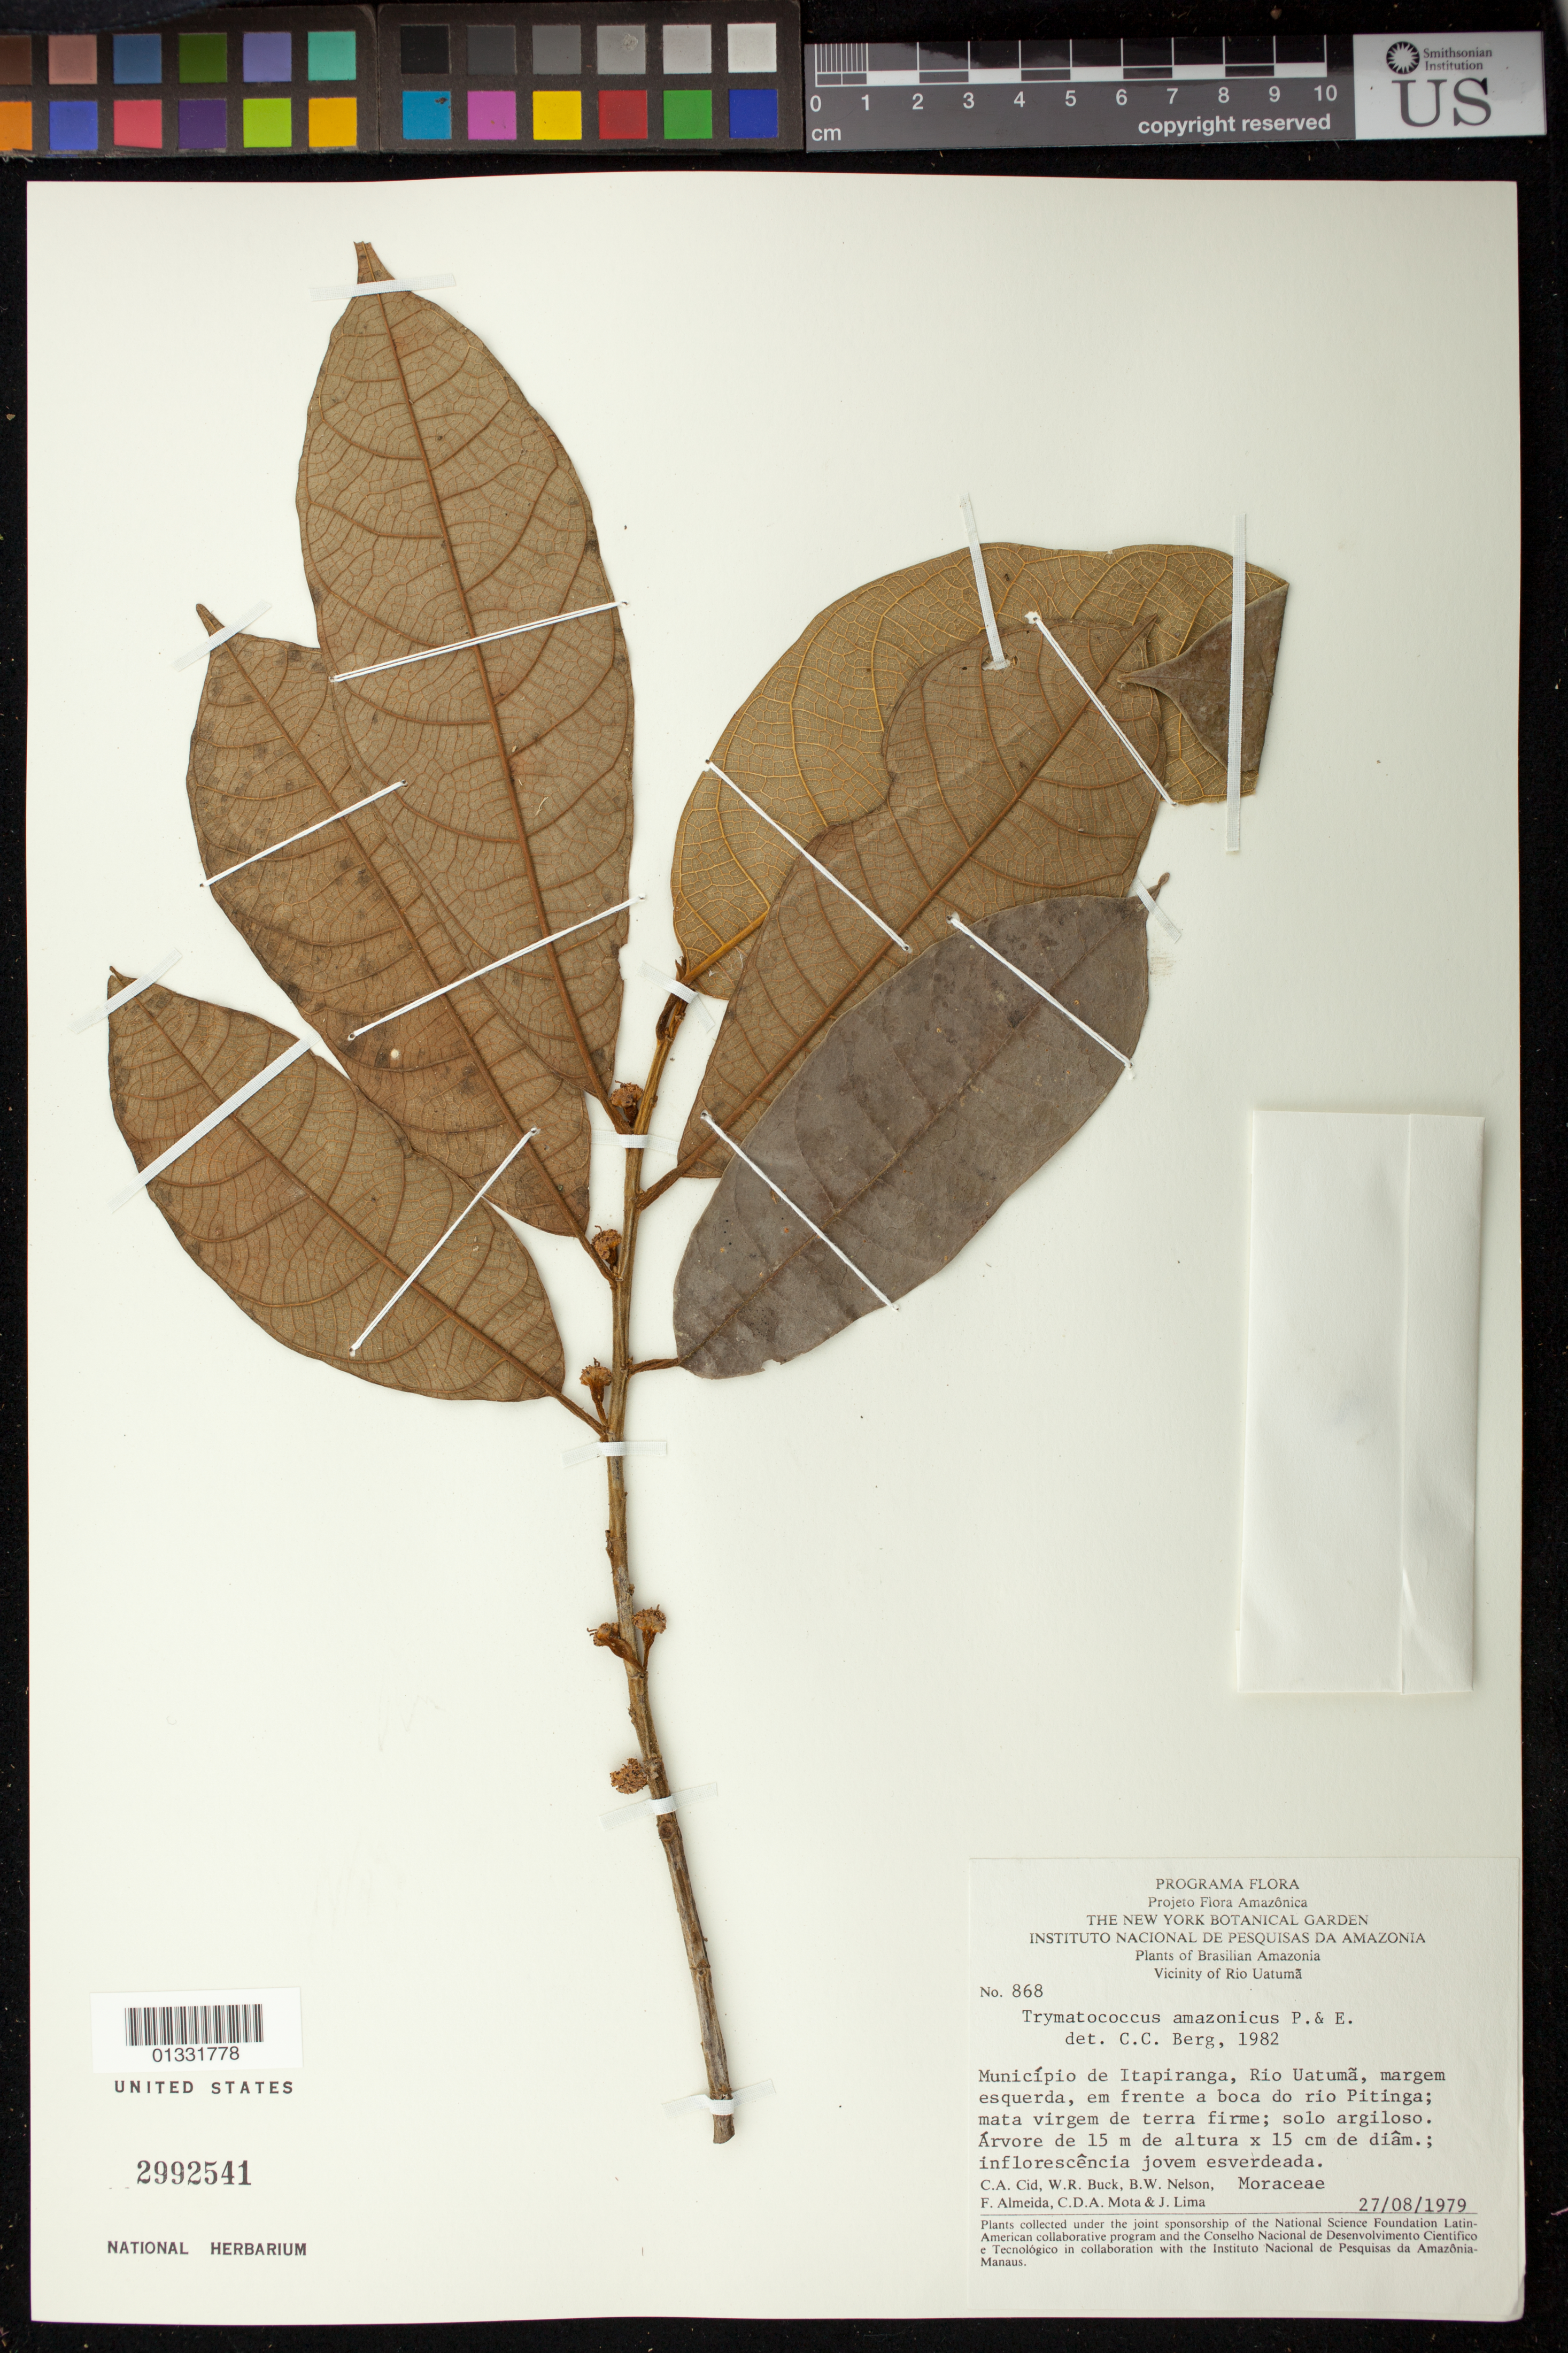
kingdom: Plantae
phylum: Tracheophyta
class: Magnoliopsida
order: Rosales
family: Moraceae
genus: Brosimum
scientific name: Brosimum amazonicum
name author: (Poepp. & Endl.) E. M. Gardner & Zerega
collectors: C. A. Cid Ferreira, W. R. Buck, B. W. Nelson, F. Almeda, C. D. A. Mota & J. Lima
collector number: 868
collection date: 1979-08-27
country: Brazil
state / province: Amazonas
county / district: Itapiranga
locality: Vicinity of Rio Uatumã. Rio Uatumã, margem esquerda, em frente a boca do rio Pitinga.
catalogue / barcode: US 2992541